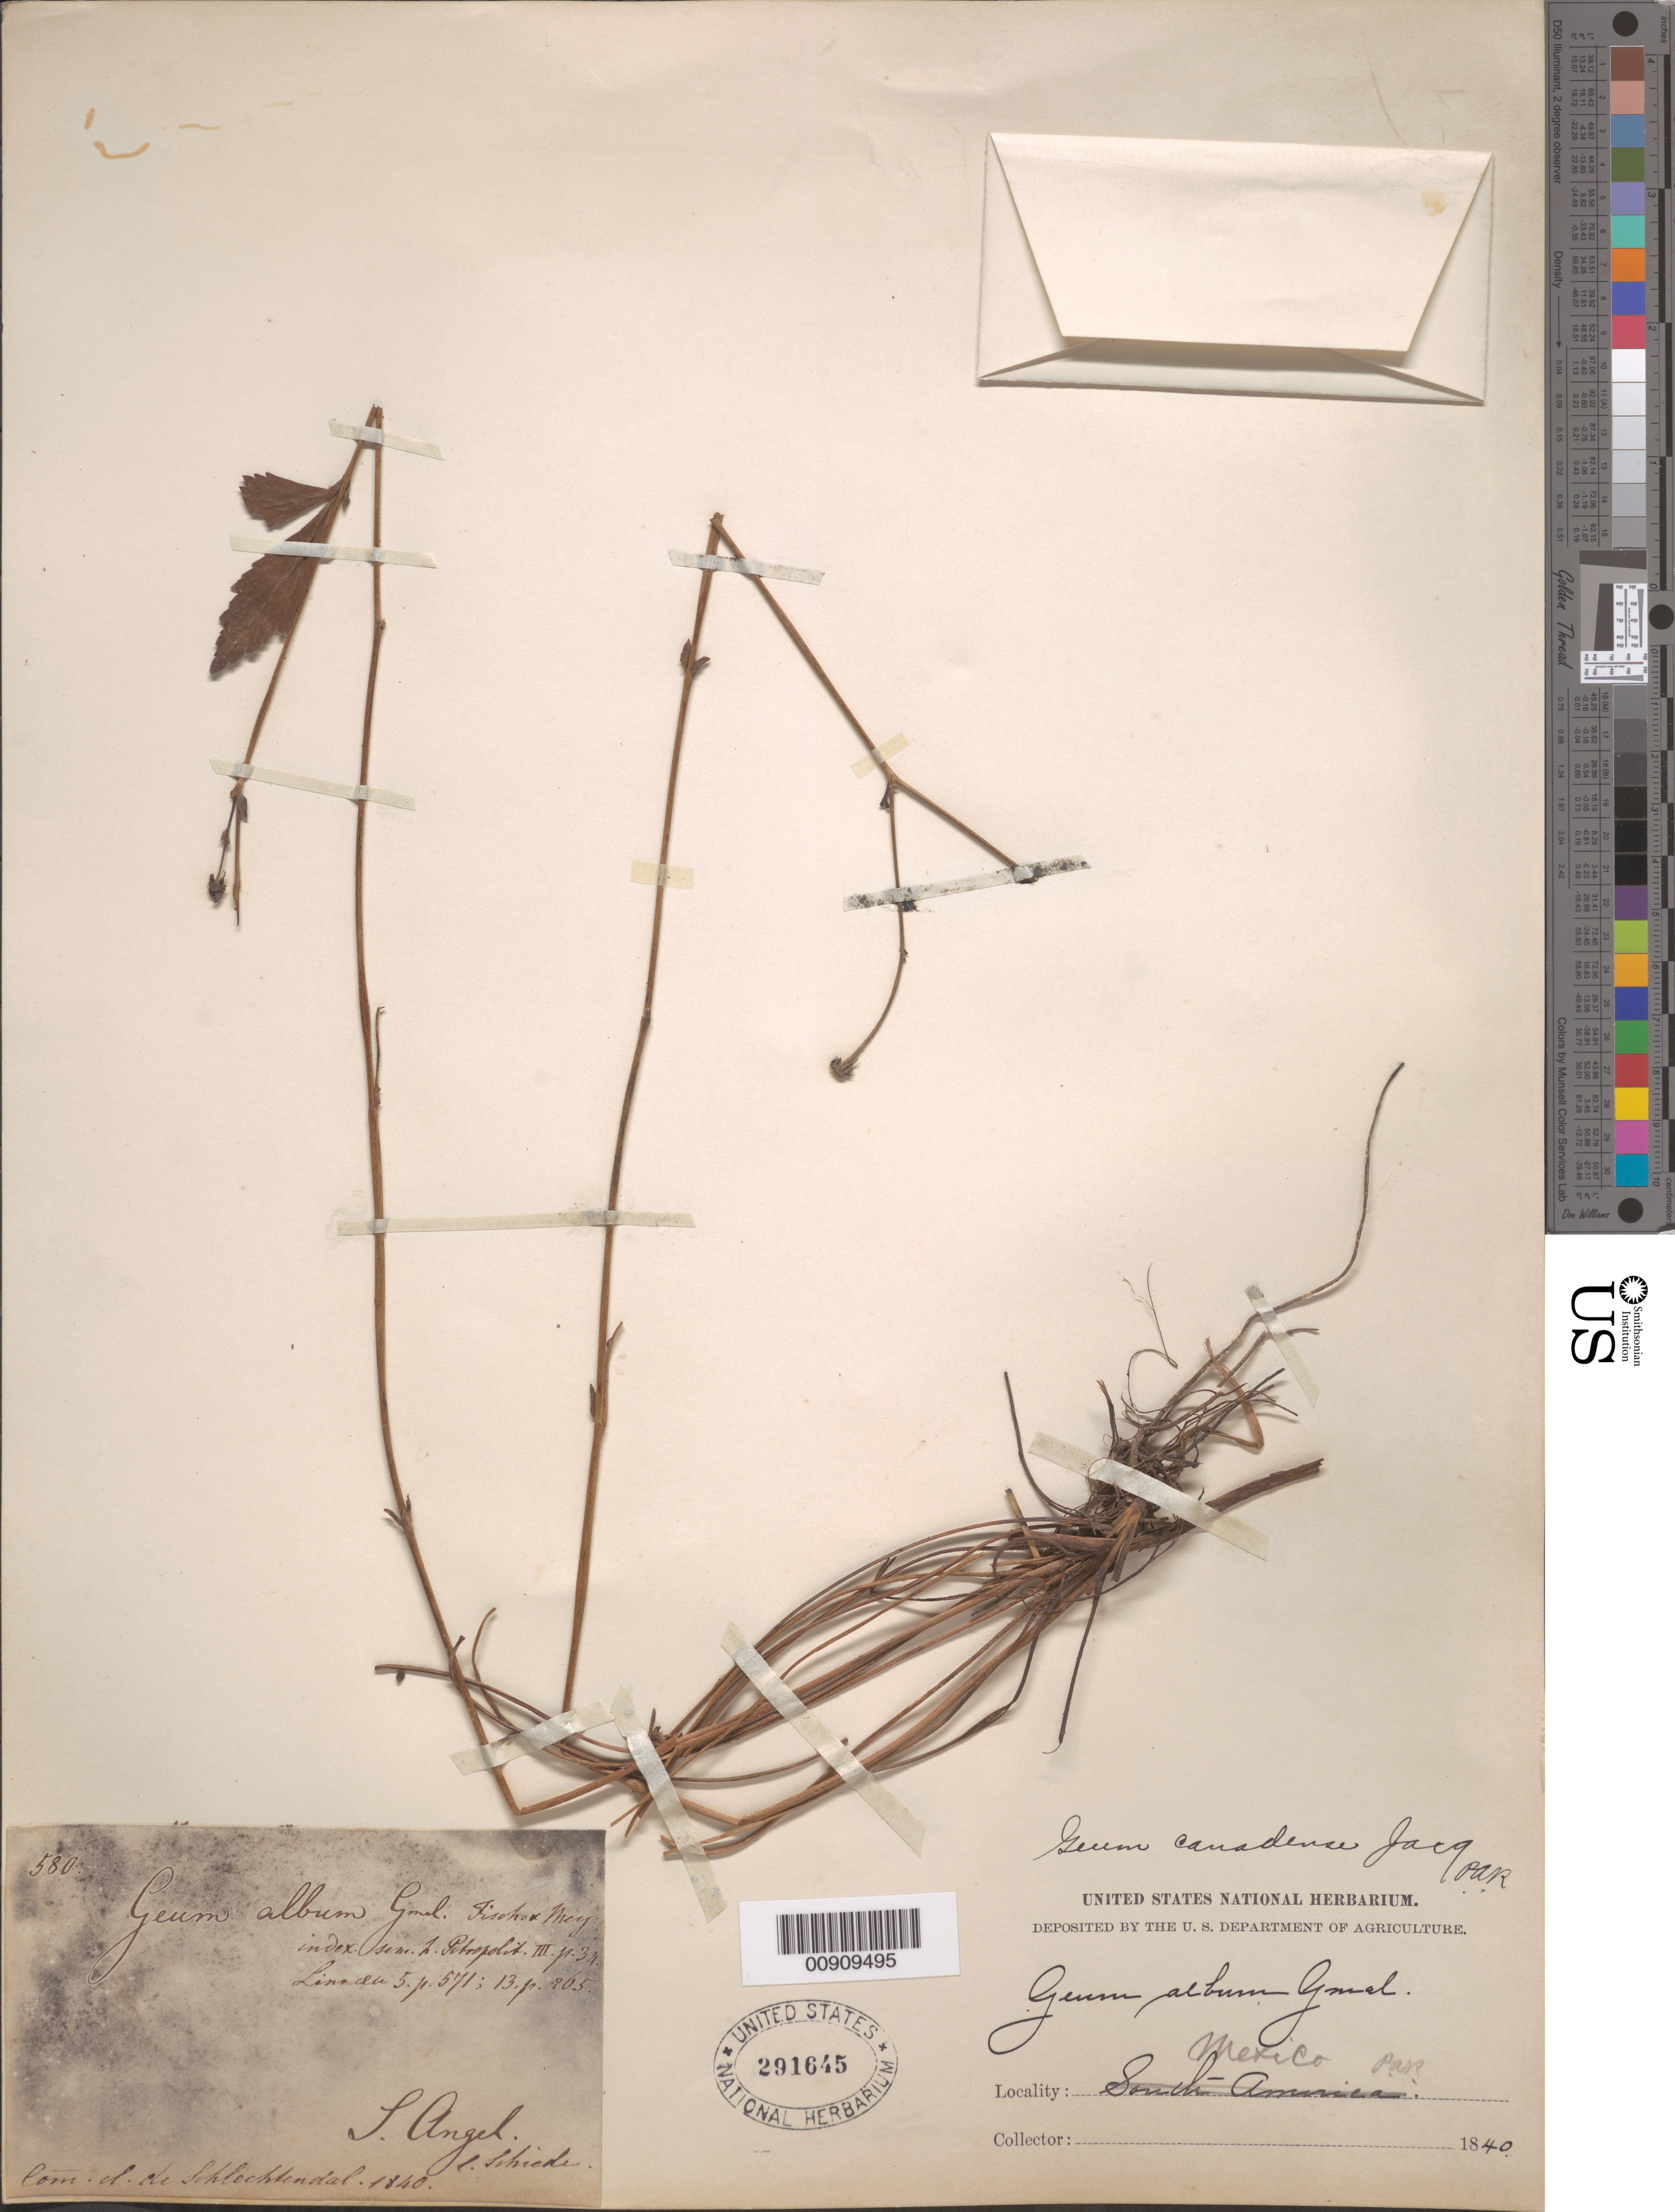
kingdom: Plantae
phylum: Tracheophyta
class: Magnoliopsida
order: Rosales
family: Rosaceae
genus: Geum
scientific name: Geum canadense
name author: Jacq.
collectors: Schiede, --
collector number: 580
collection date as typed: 1840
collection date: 1840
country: Mexico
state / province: Distrito Federal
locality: S. Angel.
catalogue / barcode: US 291645